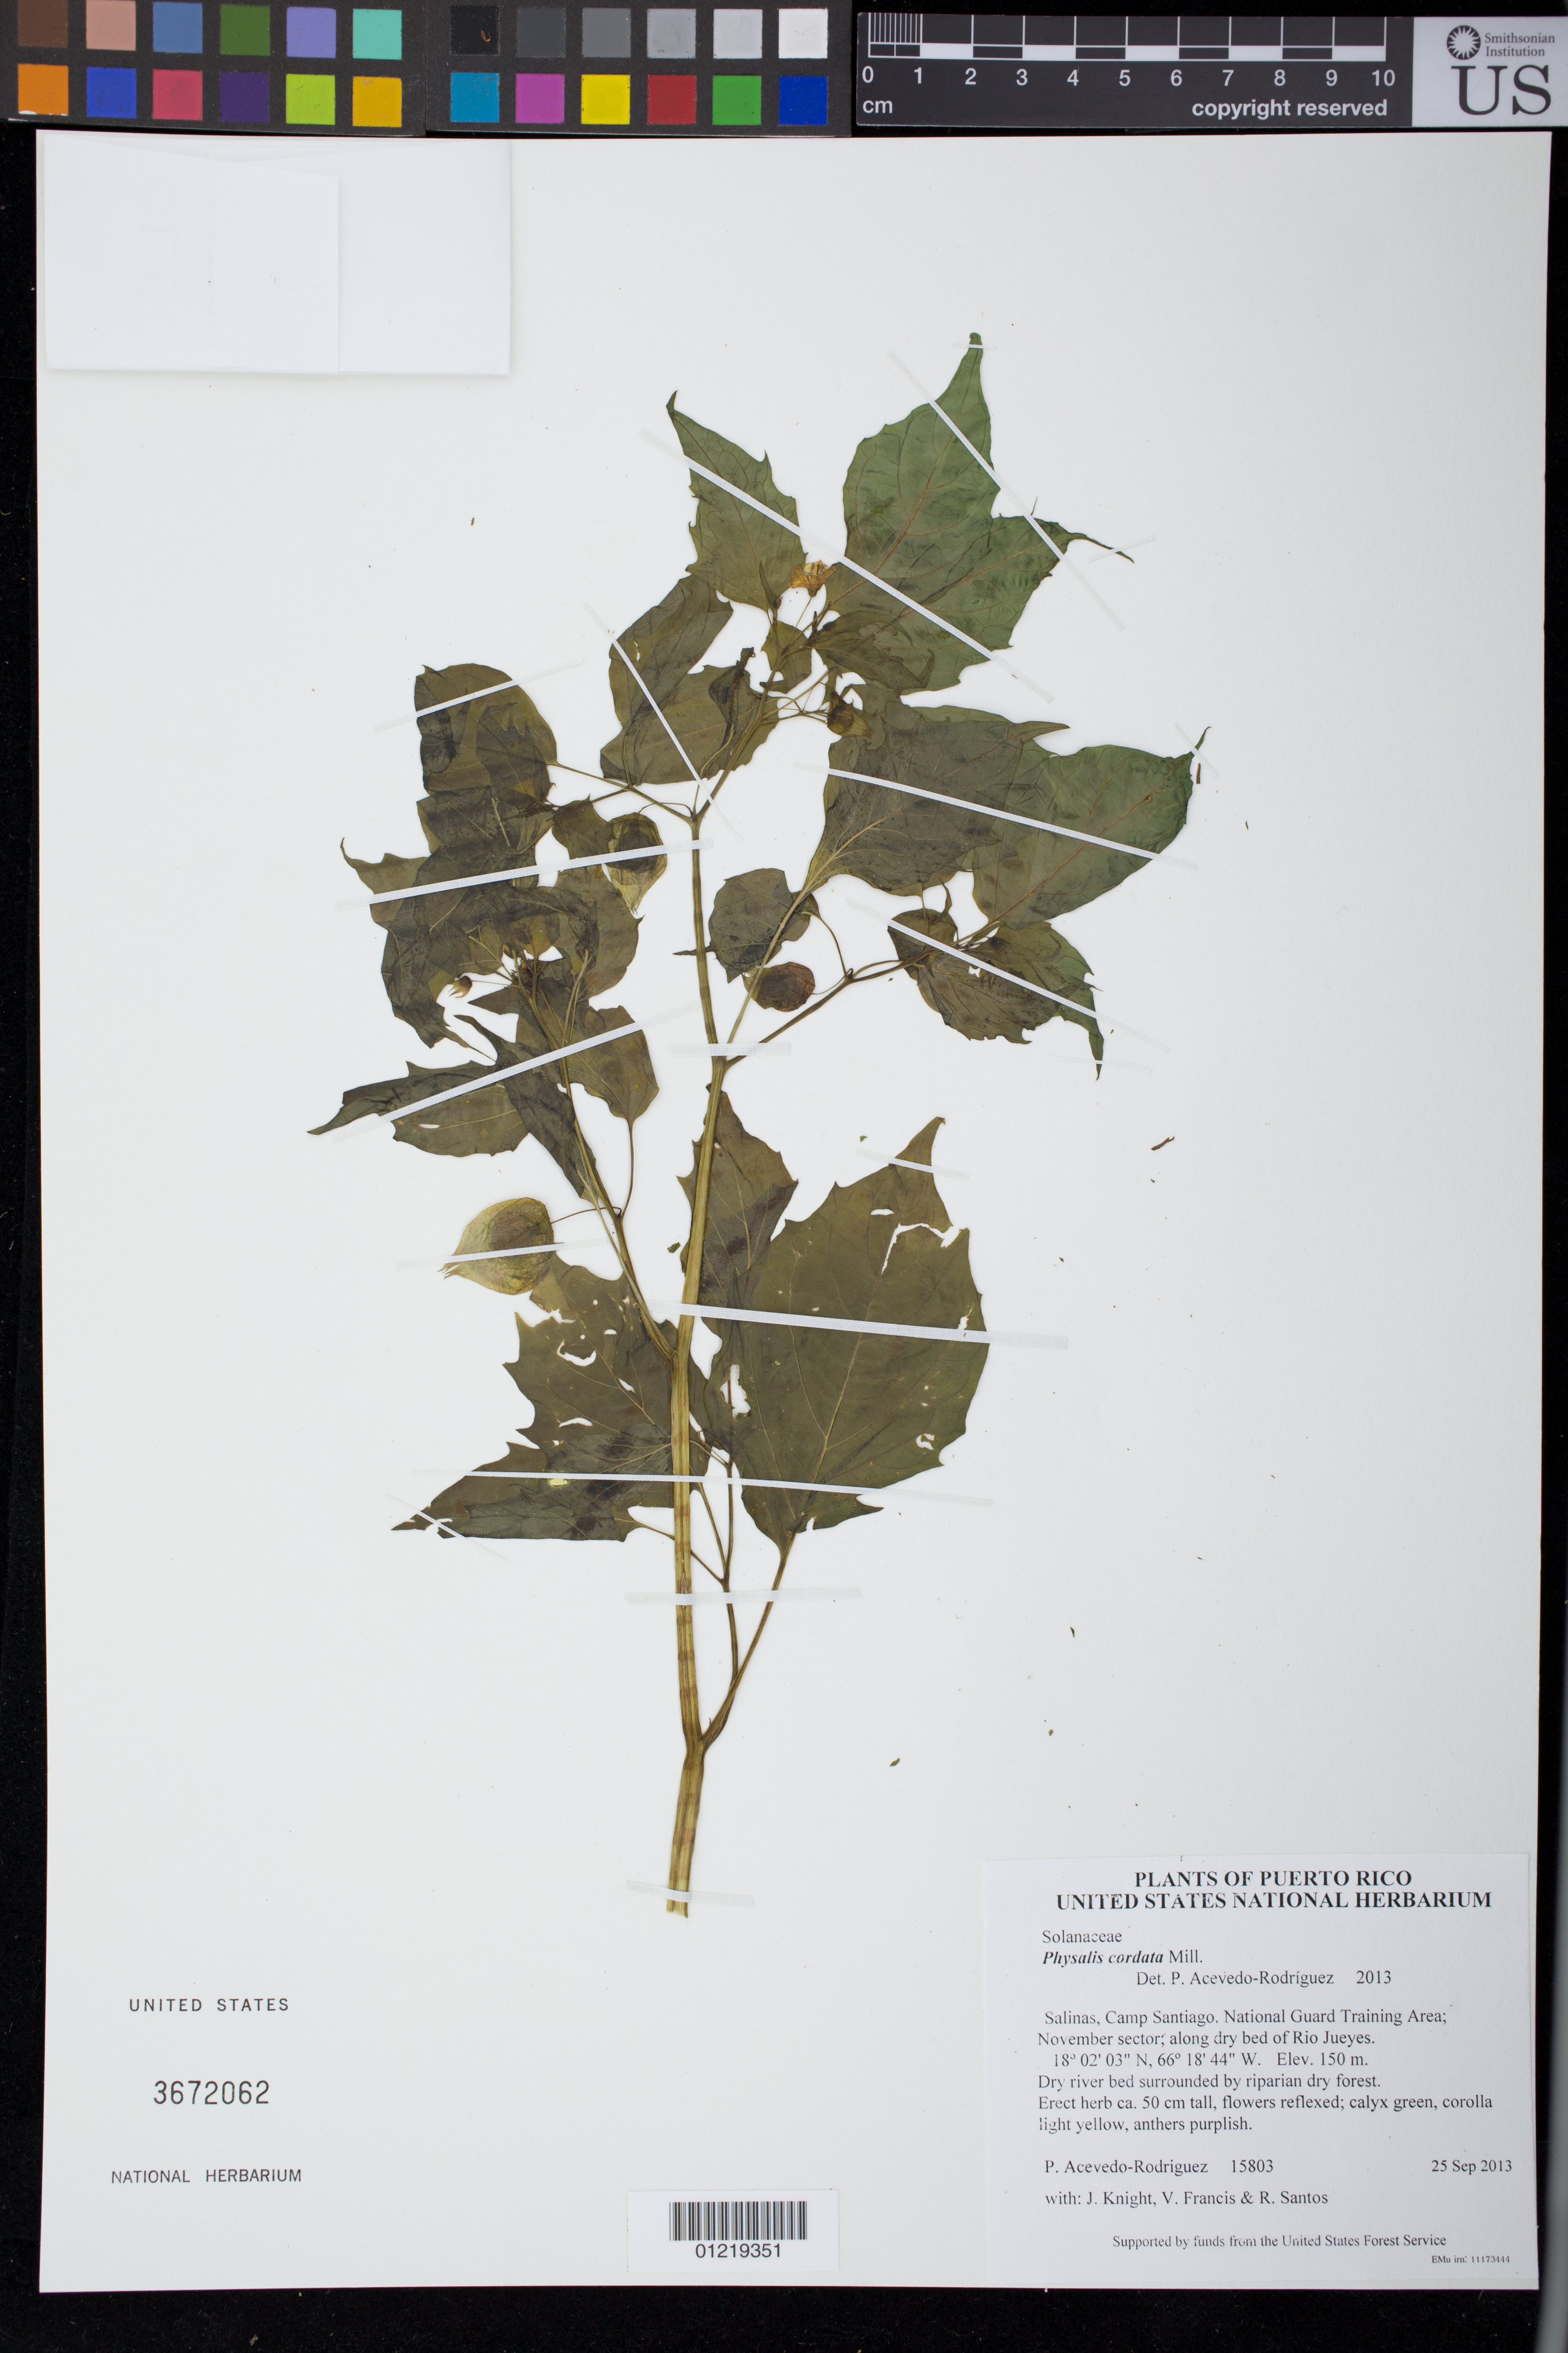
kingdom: Plantae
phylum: Tracheophyta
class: Magnoliopsida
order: Solanales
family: Solanaceae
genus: Physalis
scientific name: Physalis cordata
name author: Mill.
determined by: Acevedo-Rodríguez, P., (BOT), Smithsonian Institution - National Museum of Natural History (UNITED STATES)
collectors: P. Acevedo-Rodr., J. Knight, V. Francis & R. Santos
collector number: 15803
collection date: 2013-09-25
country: Puerto Rico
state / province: Salinas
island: Puerto Rico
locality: Camp Santiago. National Guard Training Area; November sector; along dry bed of Rio Jueyes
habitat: Dry river bed surrounded by riparian dry forest.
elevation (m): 150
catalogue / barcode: US 3672062